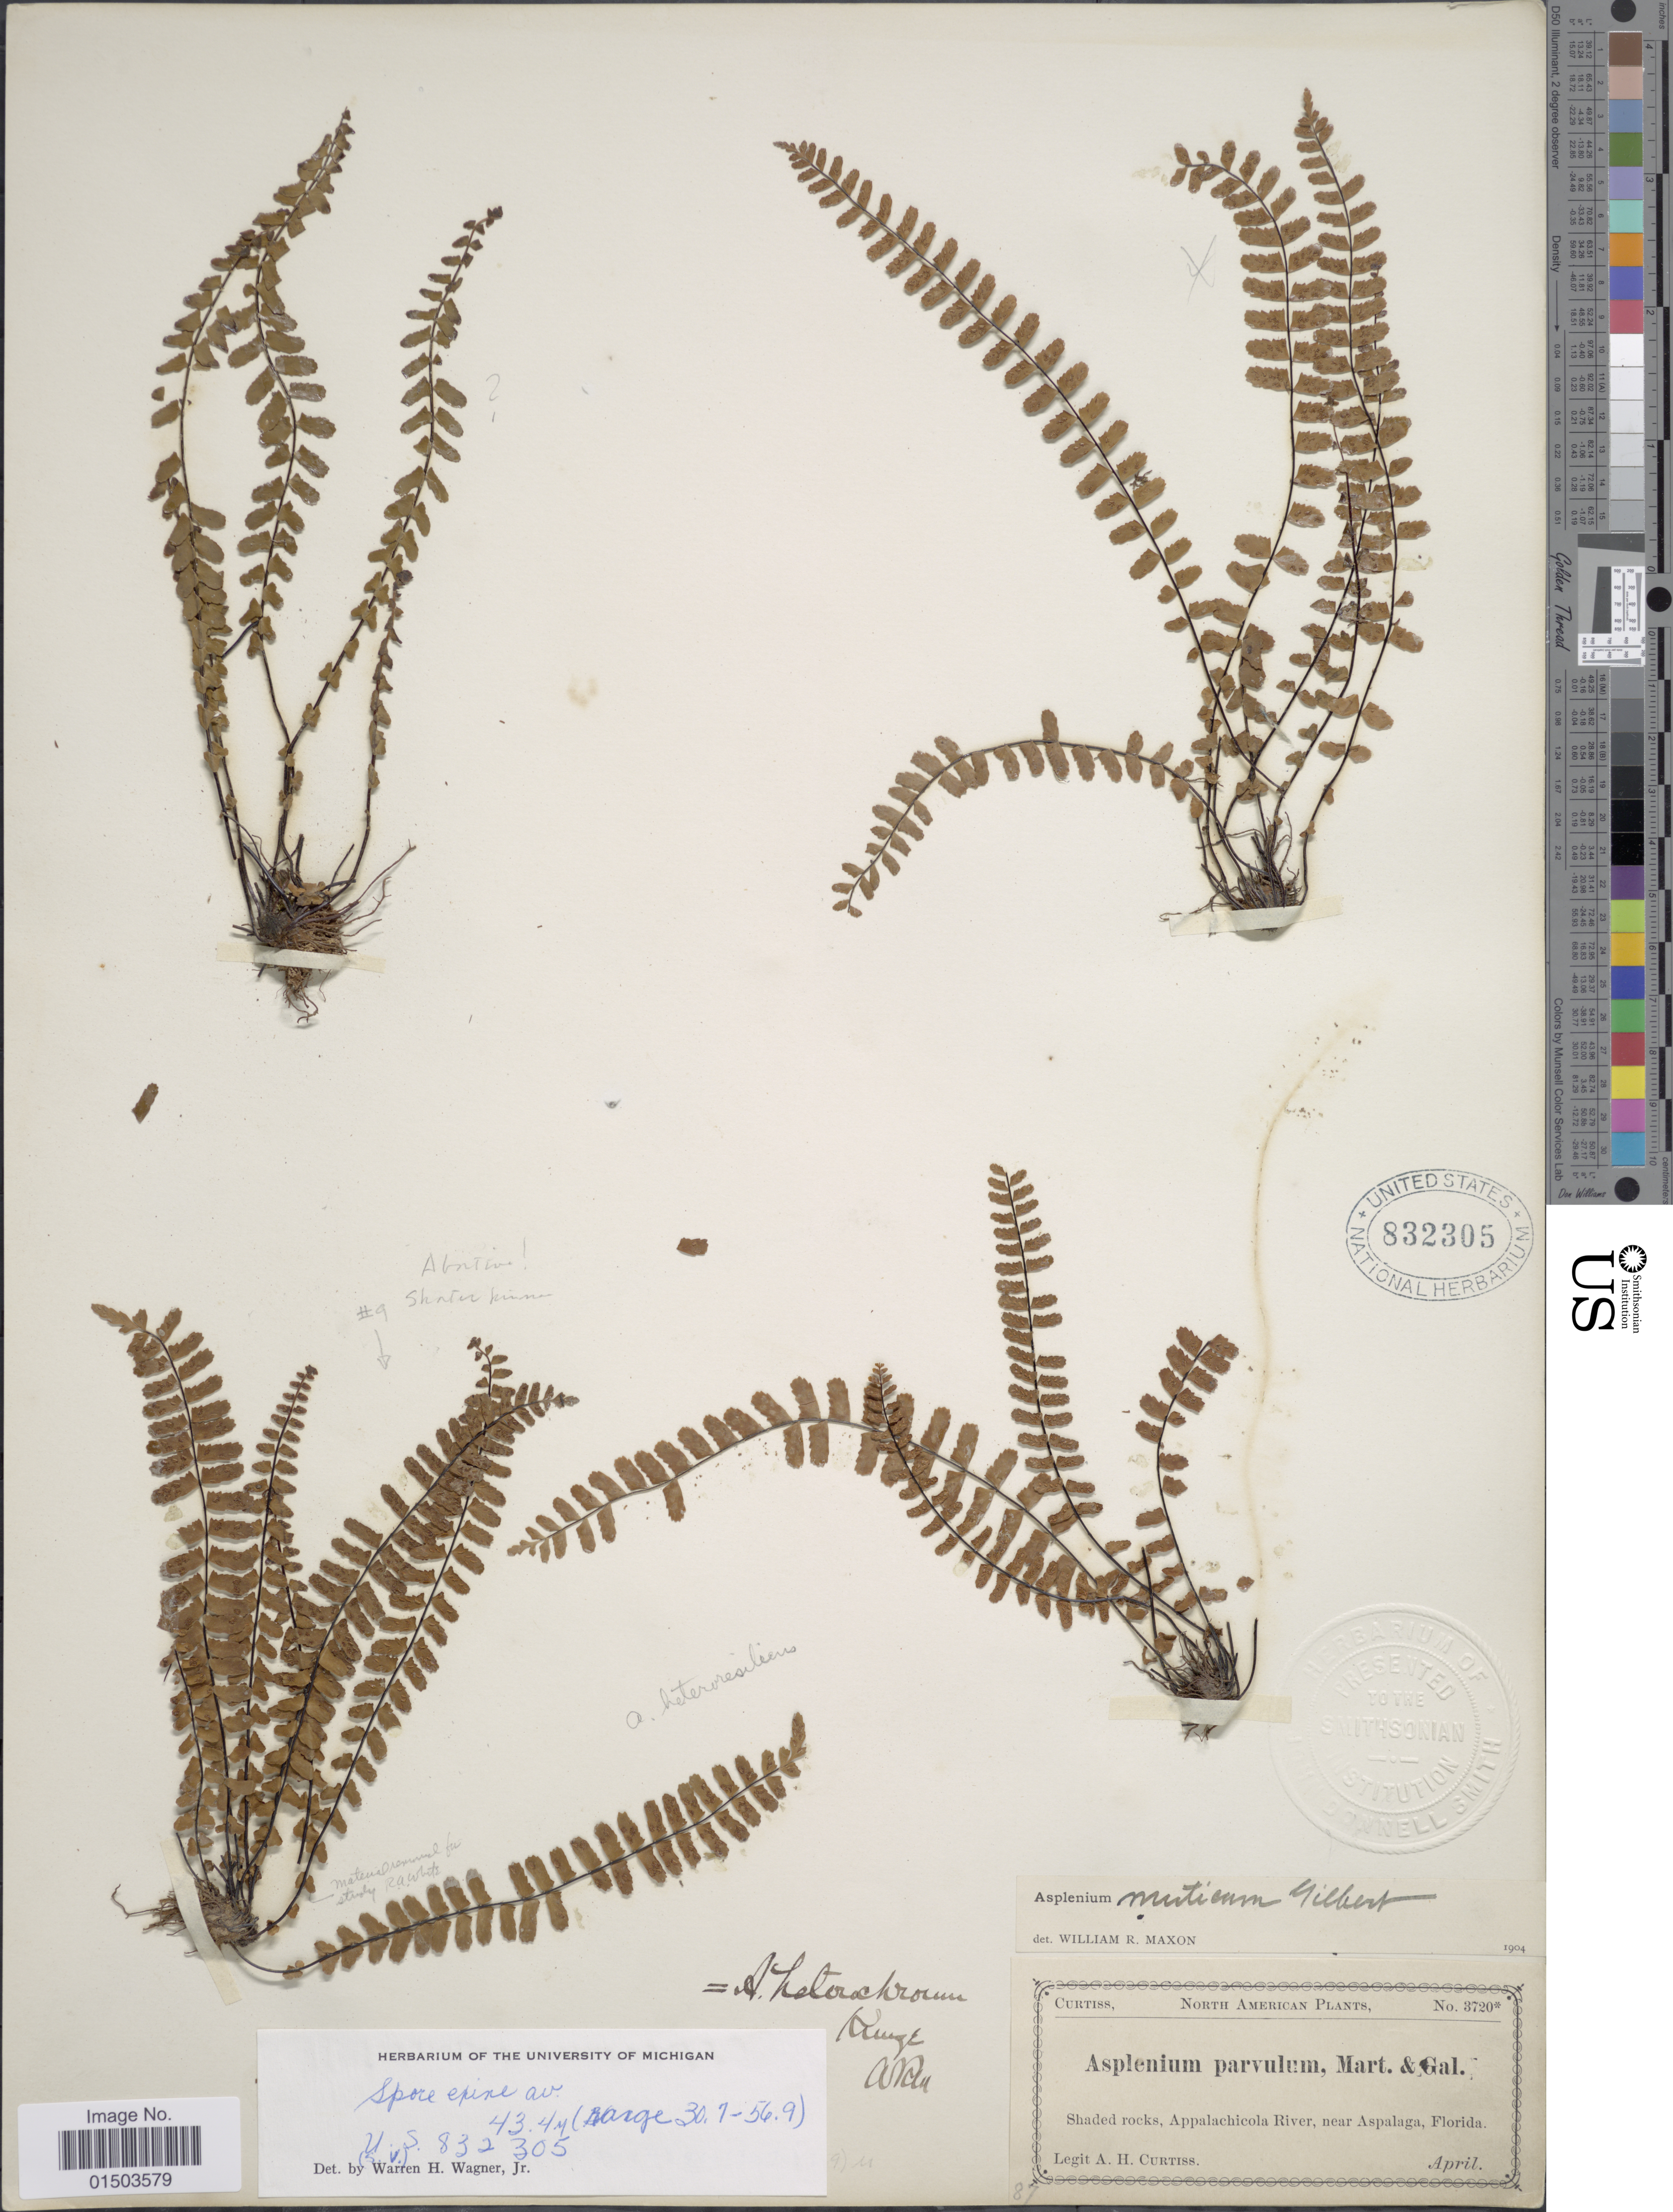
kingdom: Plantae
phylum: Tracheophyta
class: Polypodiopsida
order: Polypodiales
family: Aspleniaceae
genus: Asplenium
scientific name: Asplenium x heteroresiliens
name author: W.H. Wagner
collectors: A. H. Curtiss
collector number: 3720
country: United States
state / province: Florida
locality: North American. Shaded rocks, Appalachicola River, near Aspalaga, Florida.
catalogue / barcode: US 832305